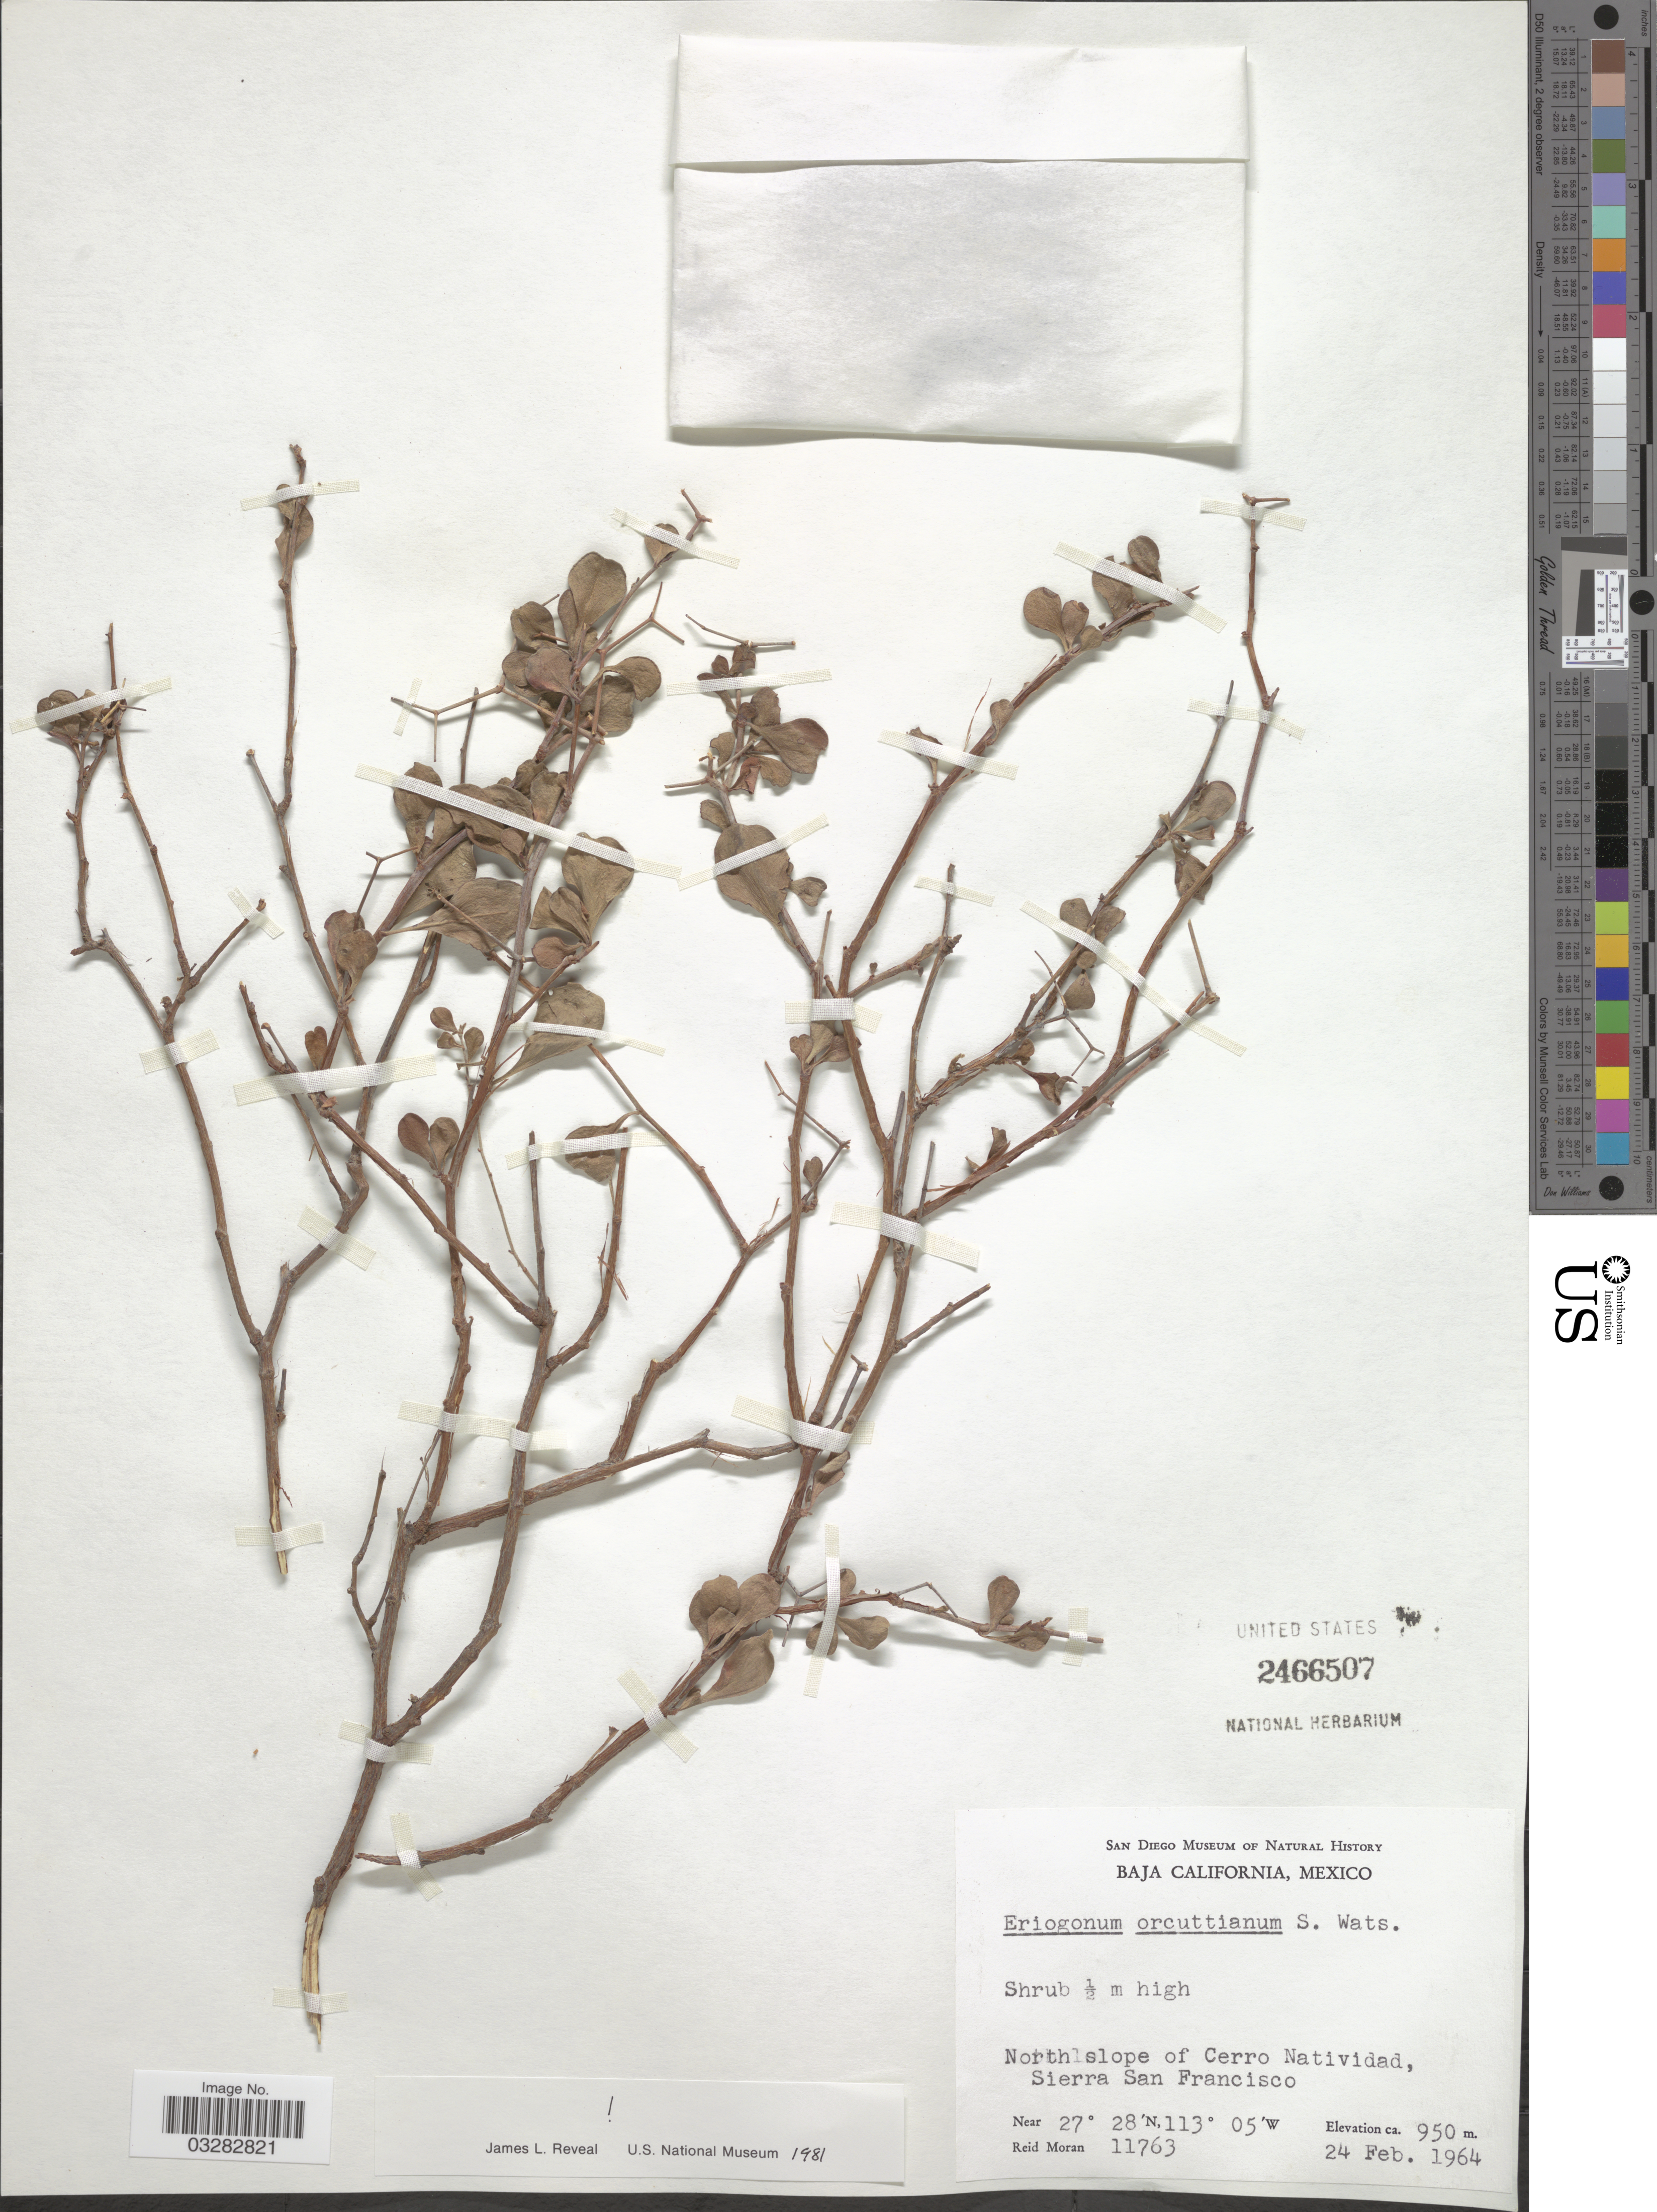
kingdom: Plantae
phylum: Tracheophyta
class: Magnoliopsida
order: Caryophyllales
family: Polygonaceae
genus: Eriogonum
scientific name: Eriogonum orcuttianum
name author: S. Watson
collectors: R. V. Moran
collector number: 11763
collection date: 1964-02-24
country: Mexico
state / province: Baja California Sur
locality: North slope of Cerro Natividad, Sierra San Francisco.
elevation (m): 950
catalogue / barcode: US 2466507